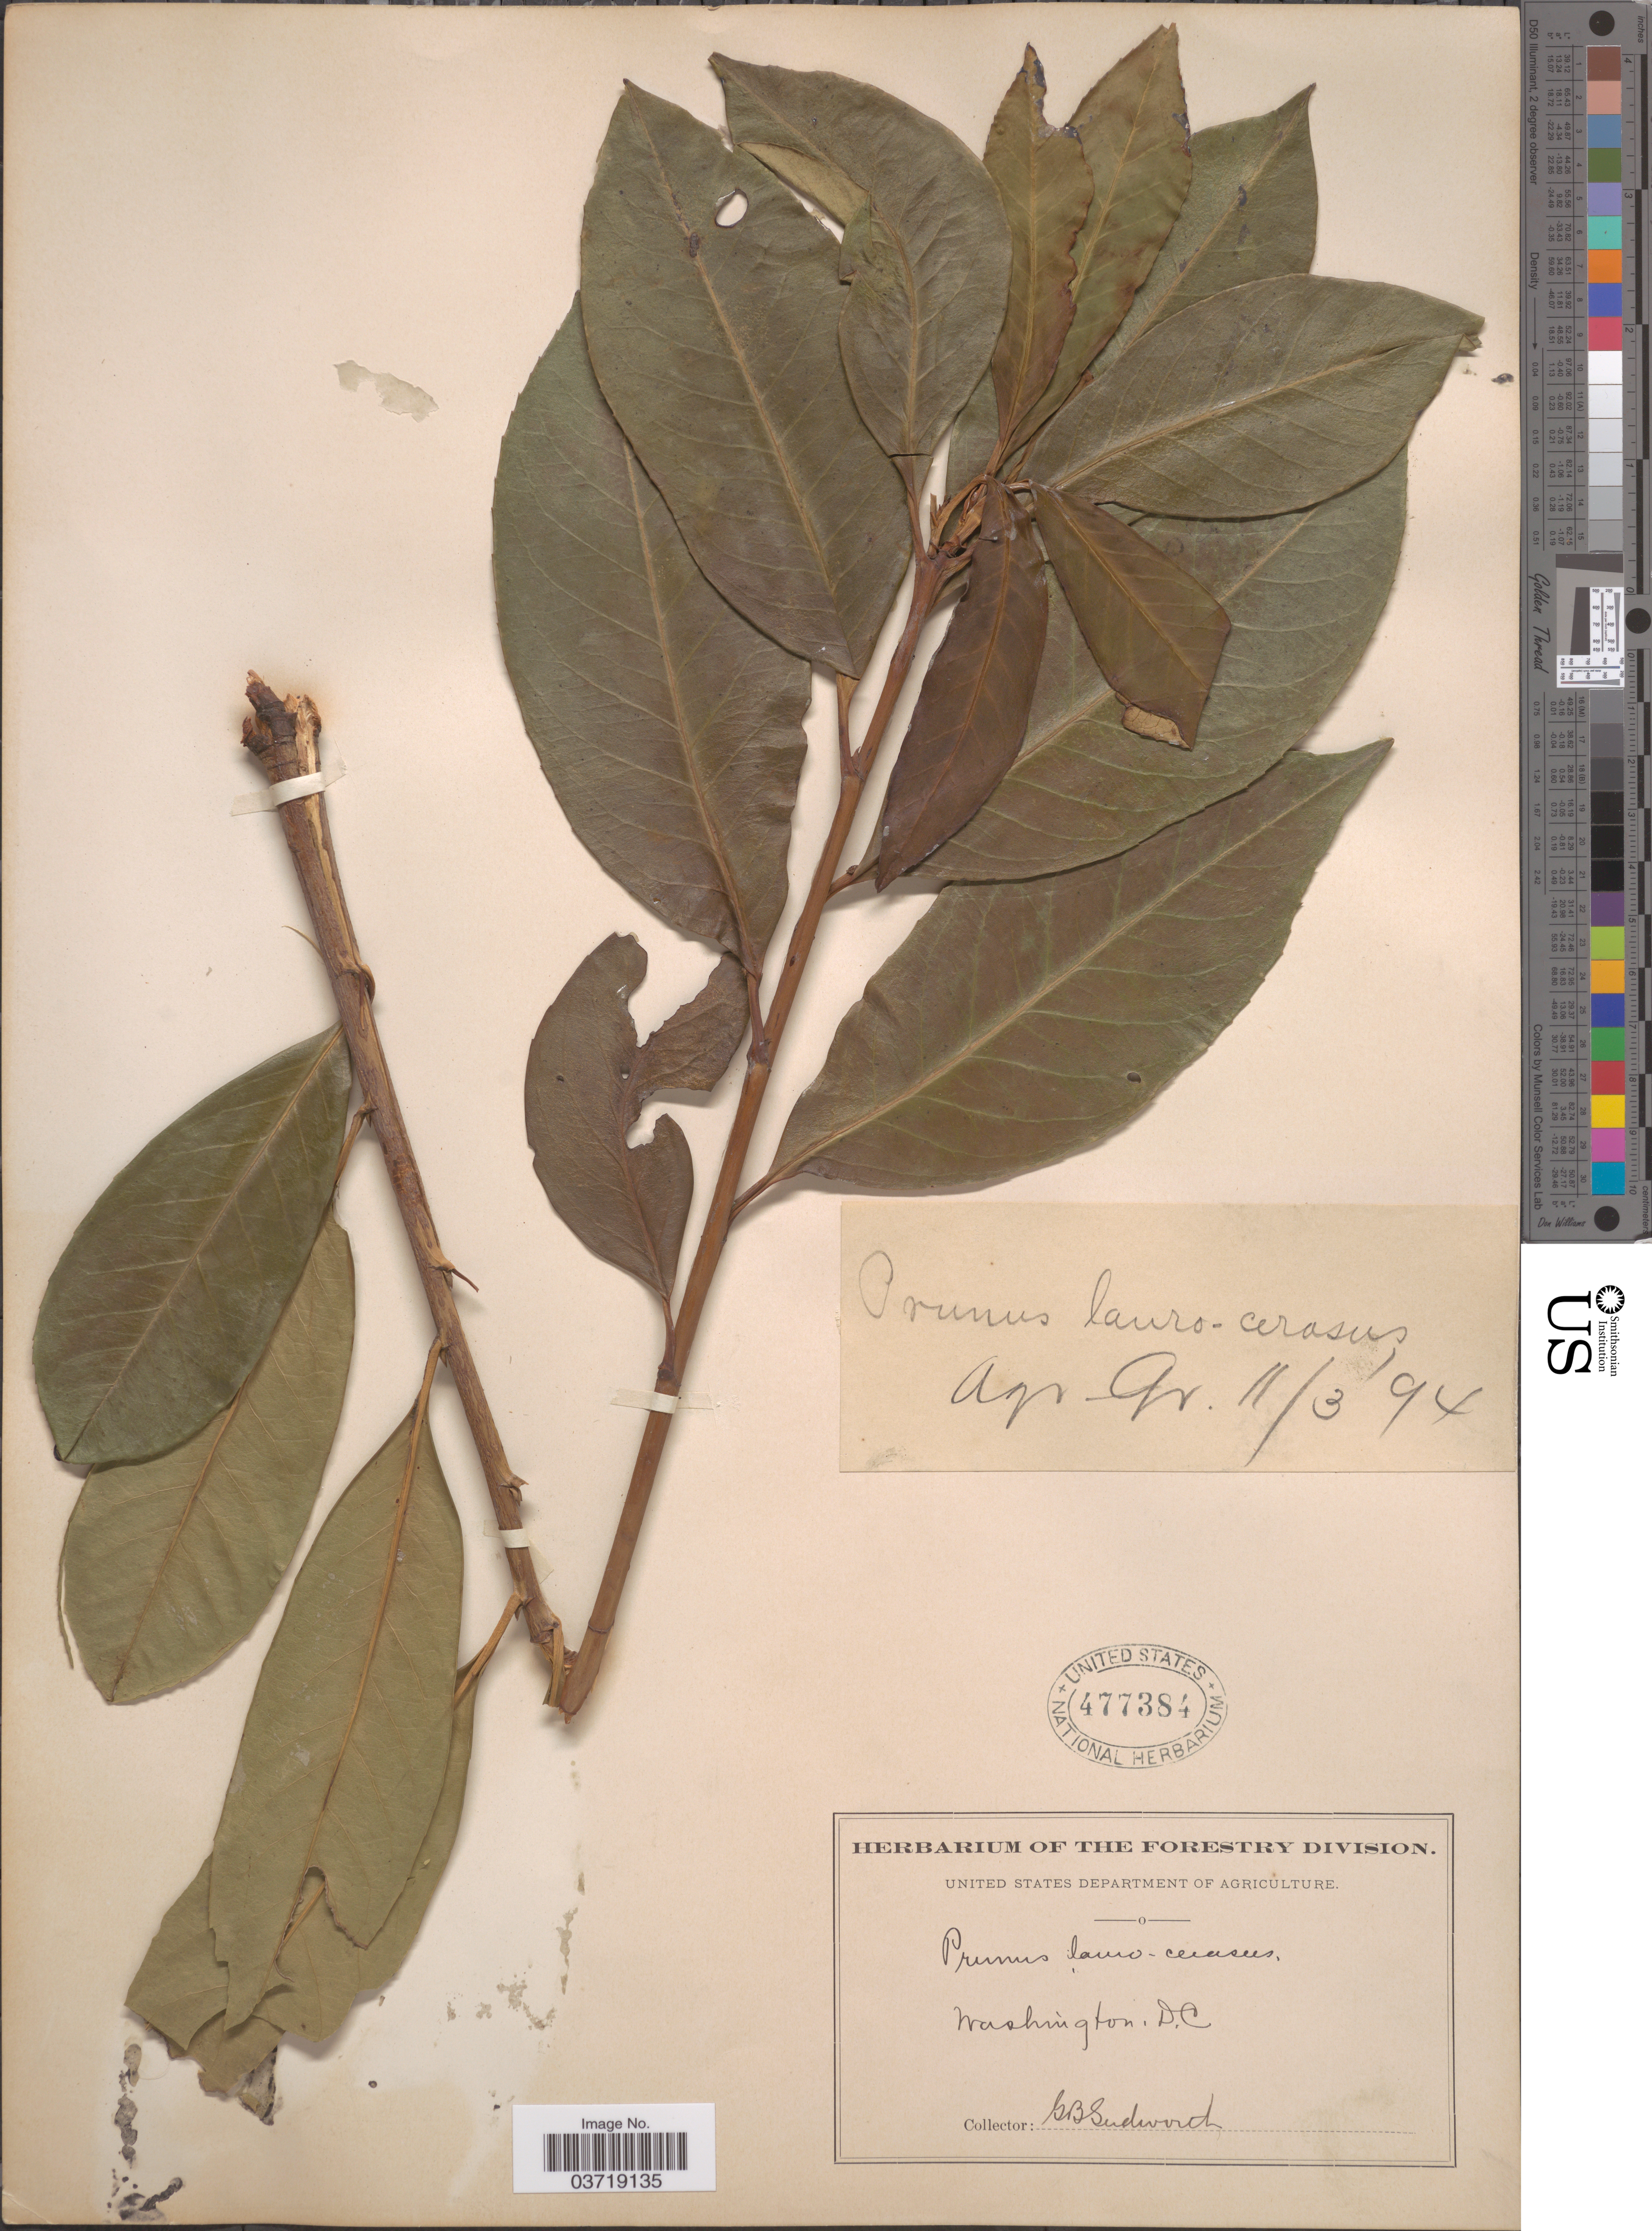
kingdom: Plantae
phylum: Tracheophyta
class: Magnoliopsida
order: Rosales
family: Rosaceae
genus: Prunus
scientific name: Prunus laurocerasus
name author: L.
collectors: G. B. Sudworth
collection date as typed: Transcribed d/m/y: 3/11/94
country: United States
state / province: District of Columbia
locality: Washington D.C. Agr. Gr.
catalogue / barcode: US 477384